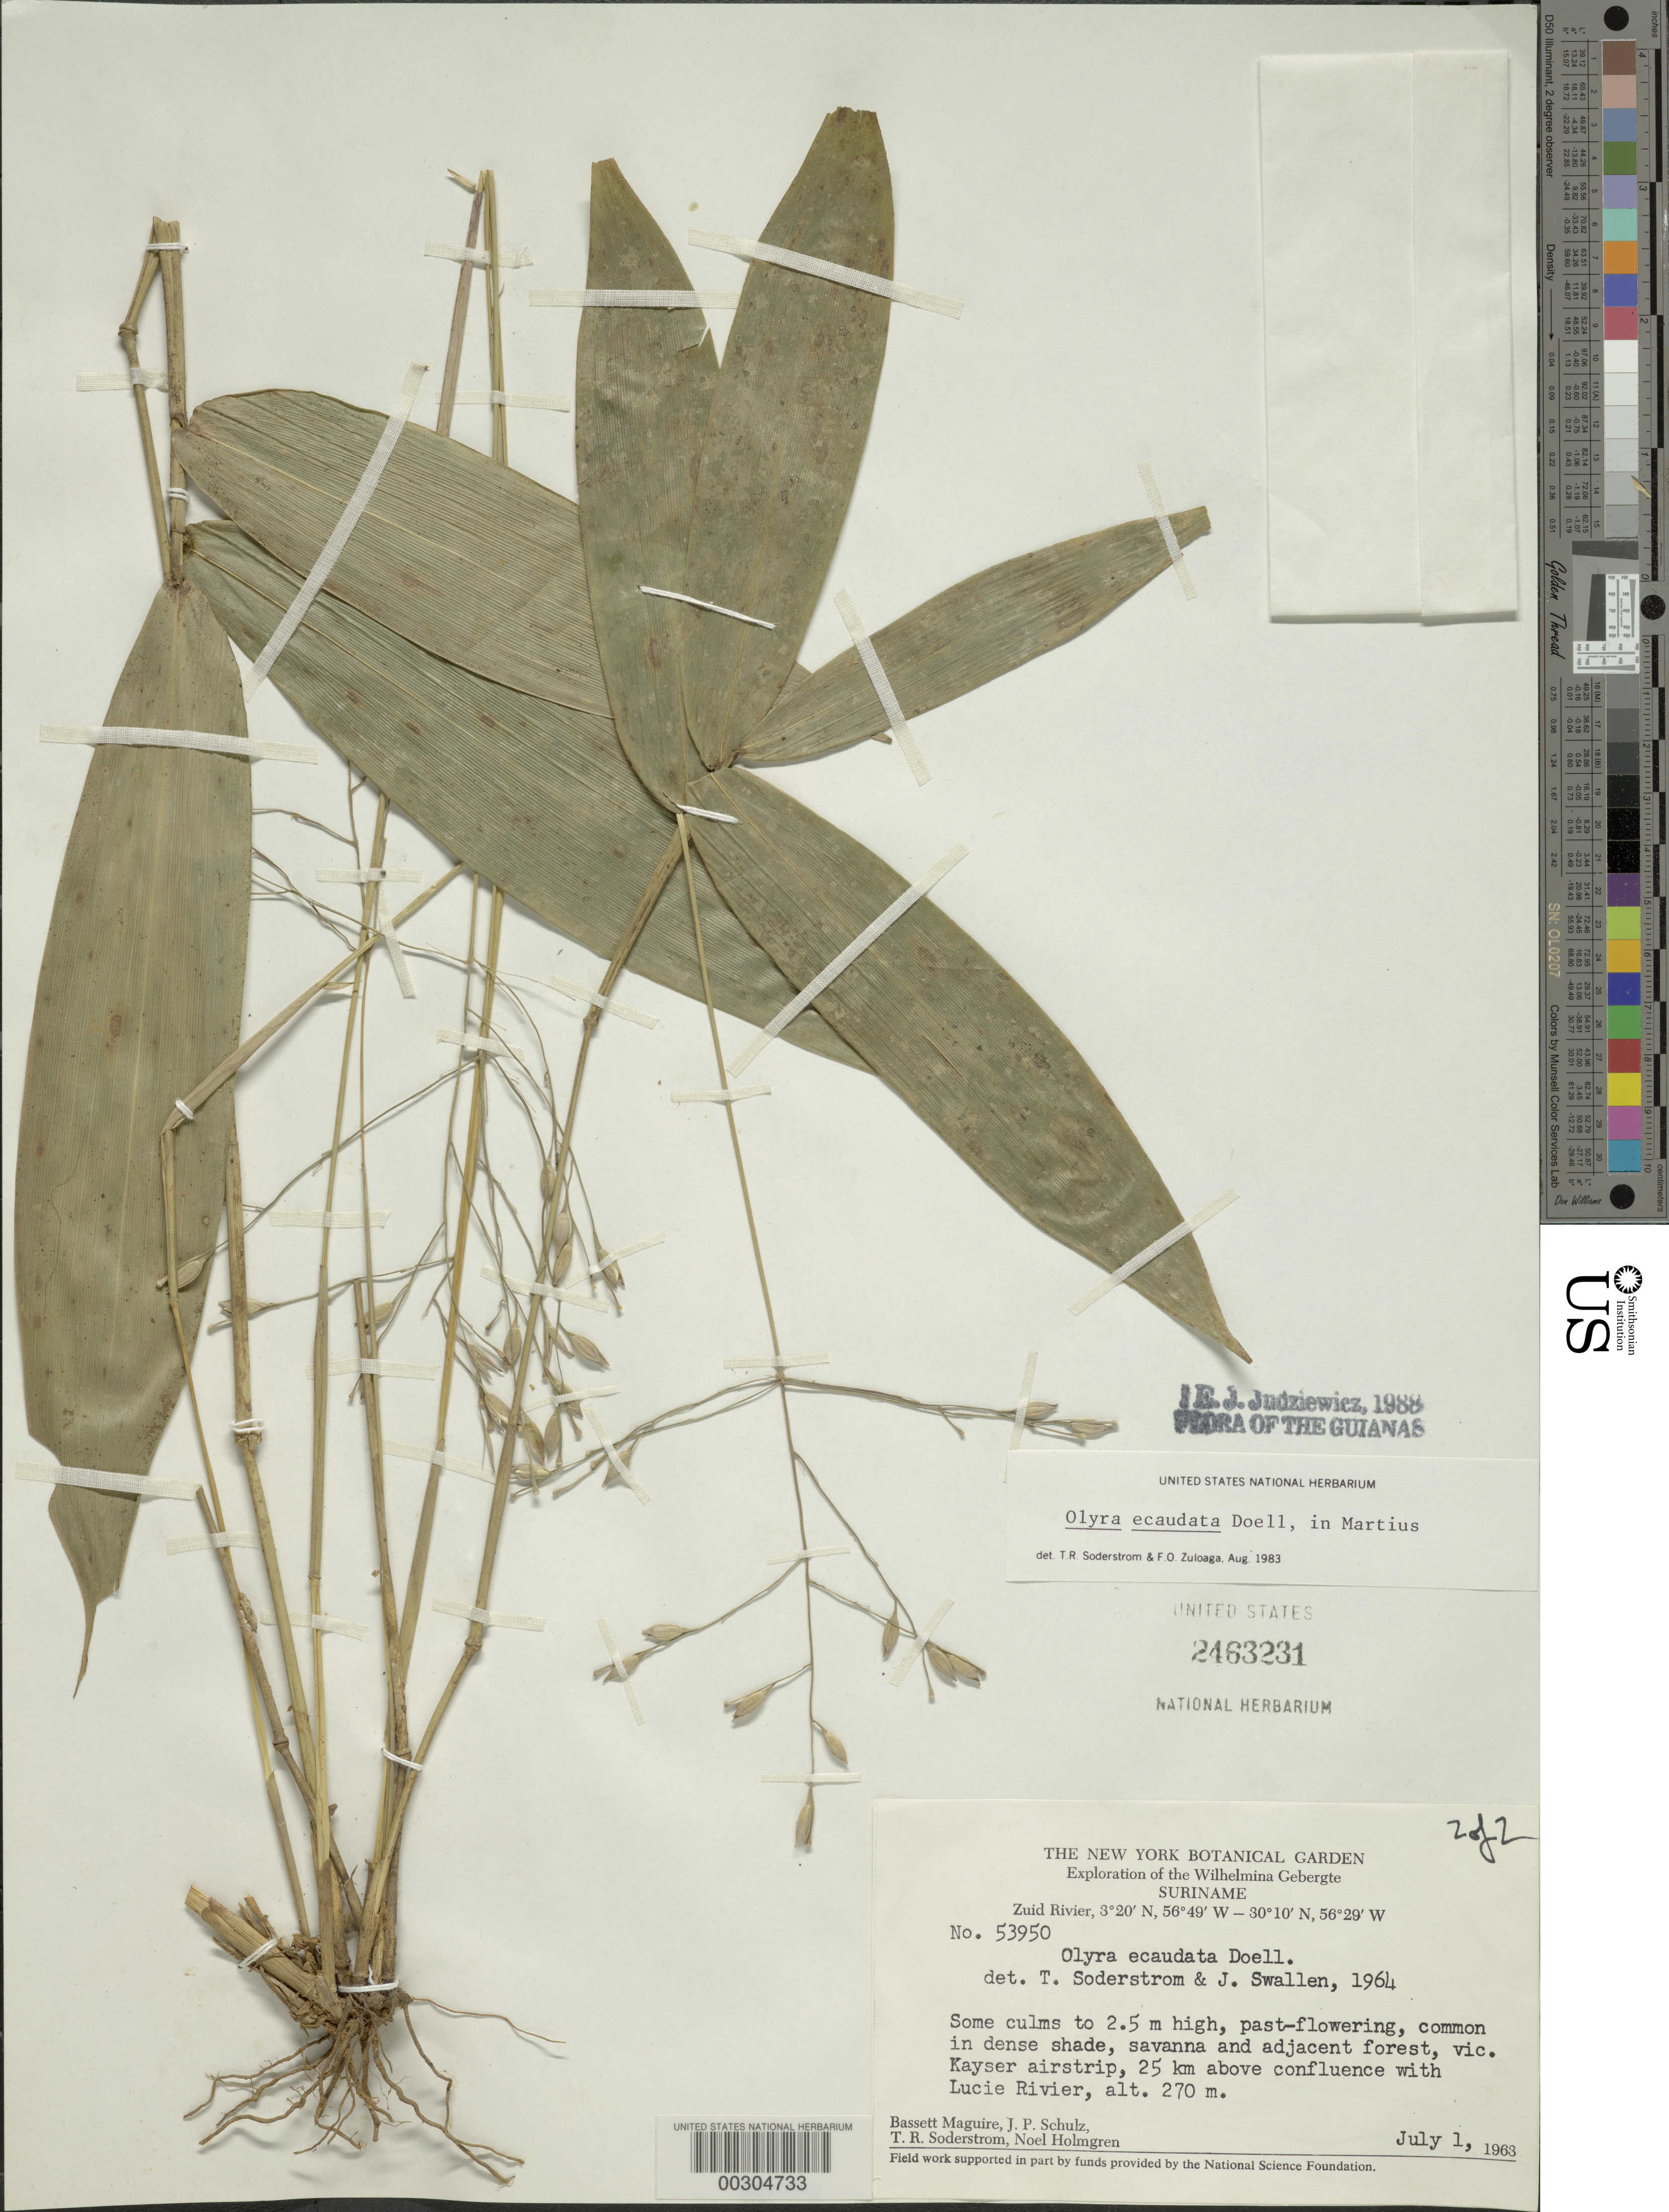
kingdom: Plantae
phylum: Tracheophyta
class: Liliopsida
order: Poales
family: Poaceae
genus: Olyra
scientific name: Olyra ecaudata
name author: Döll in Mart.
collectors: B. Maguire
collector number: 53950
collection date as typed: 01 Jul 1963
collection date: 1963-07-01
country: Suriname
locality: Zuid r., kayser airstrip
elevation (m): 270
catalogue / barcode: US 2463231